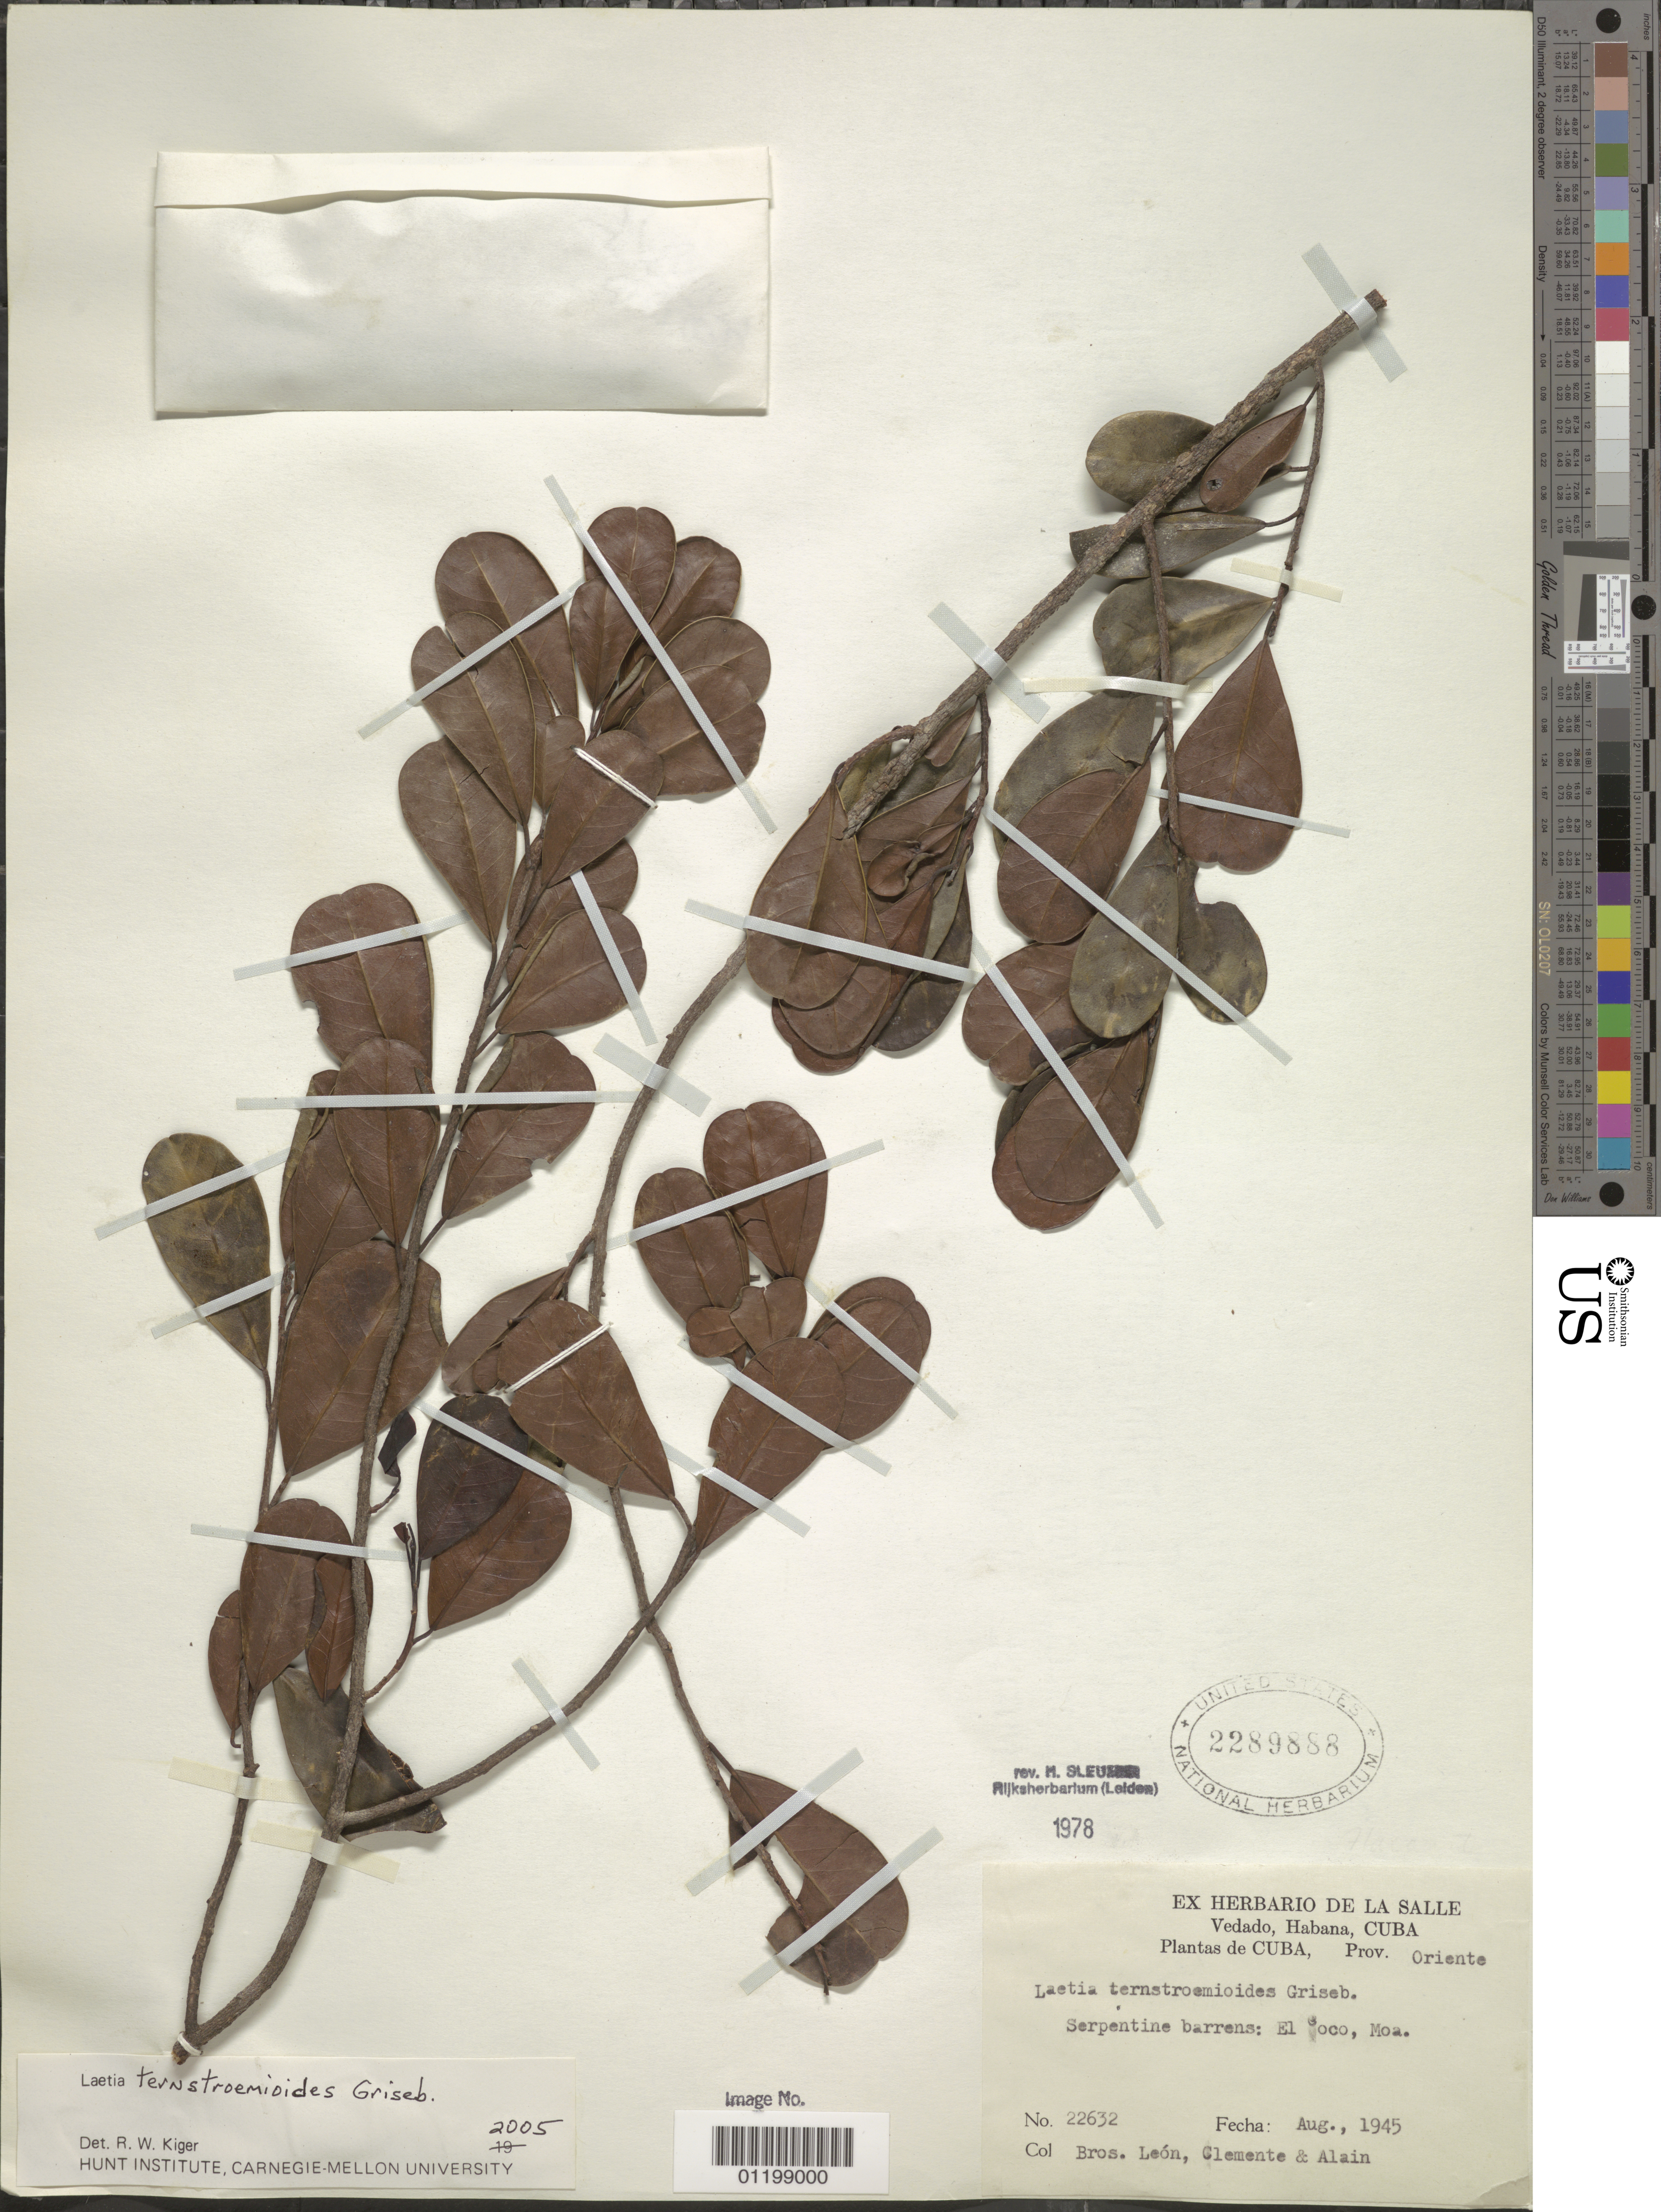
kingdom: Plantae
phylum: Tracheophyta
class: Magnoliopsida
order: Malpighiales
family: Salicaceae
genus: Laetia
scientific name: Laetia ternstroemioides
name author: Griseb.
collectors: Bro. León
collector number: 22632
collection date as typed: Aug 1945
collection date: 1945-08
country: Cuba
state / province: Holguín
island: Cuba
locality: Oriente, Moa, El Coco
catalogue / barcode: US 2289888